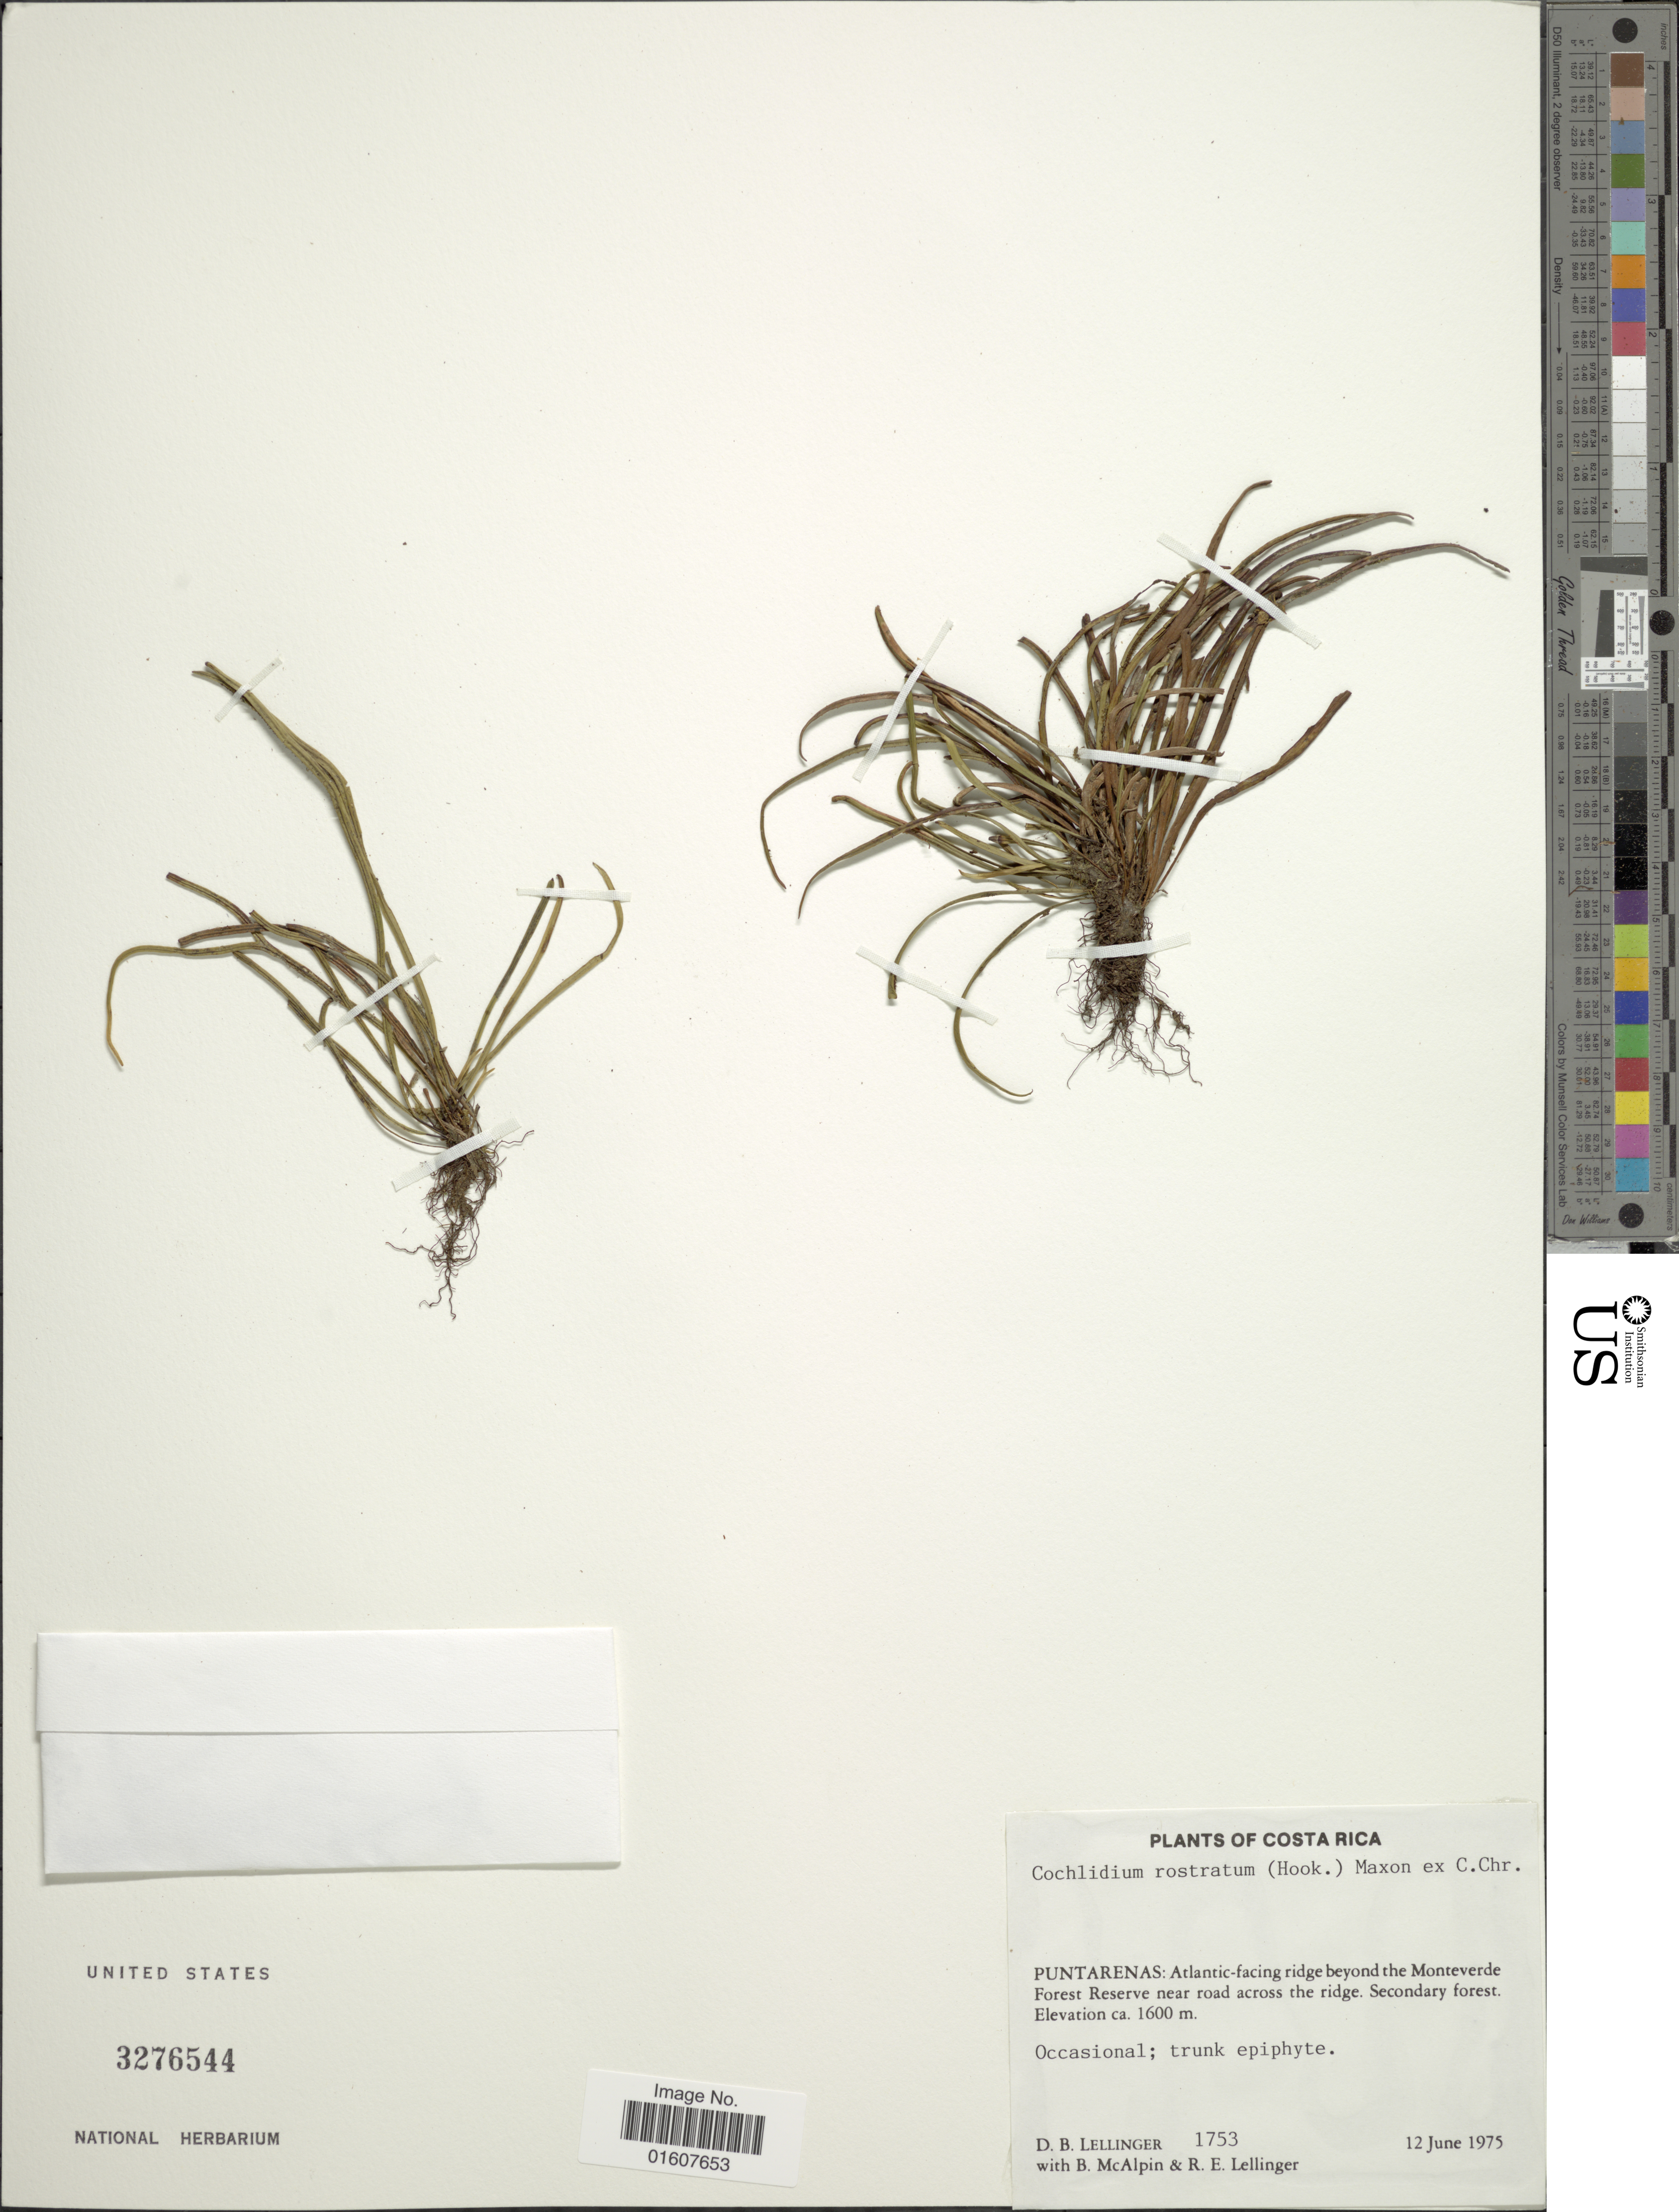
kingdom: Plantae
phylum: Tracheophyta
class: Polypodiopsida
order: Polypodiales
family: Polypodiaceae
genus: Cochlidium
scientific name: Cochlidium rostratum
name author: (Hook.) Maxon ex C. Chr.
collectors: D. B. Lellinger, B. McAlpin & R. E. Lellinger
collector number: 1753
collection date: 1975-06-12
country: Costa Rica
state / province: Puntarenas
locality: Atlantic-facing ridge beyond the Monteverde Forest Reserve near road across the ridge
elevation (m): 1600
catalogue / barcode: US 3276544